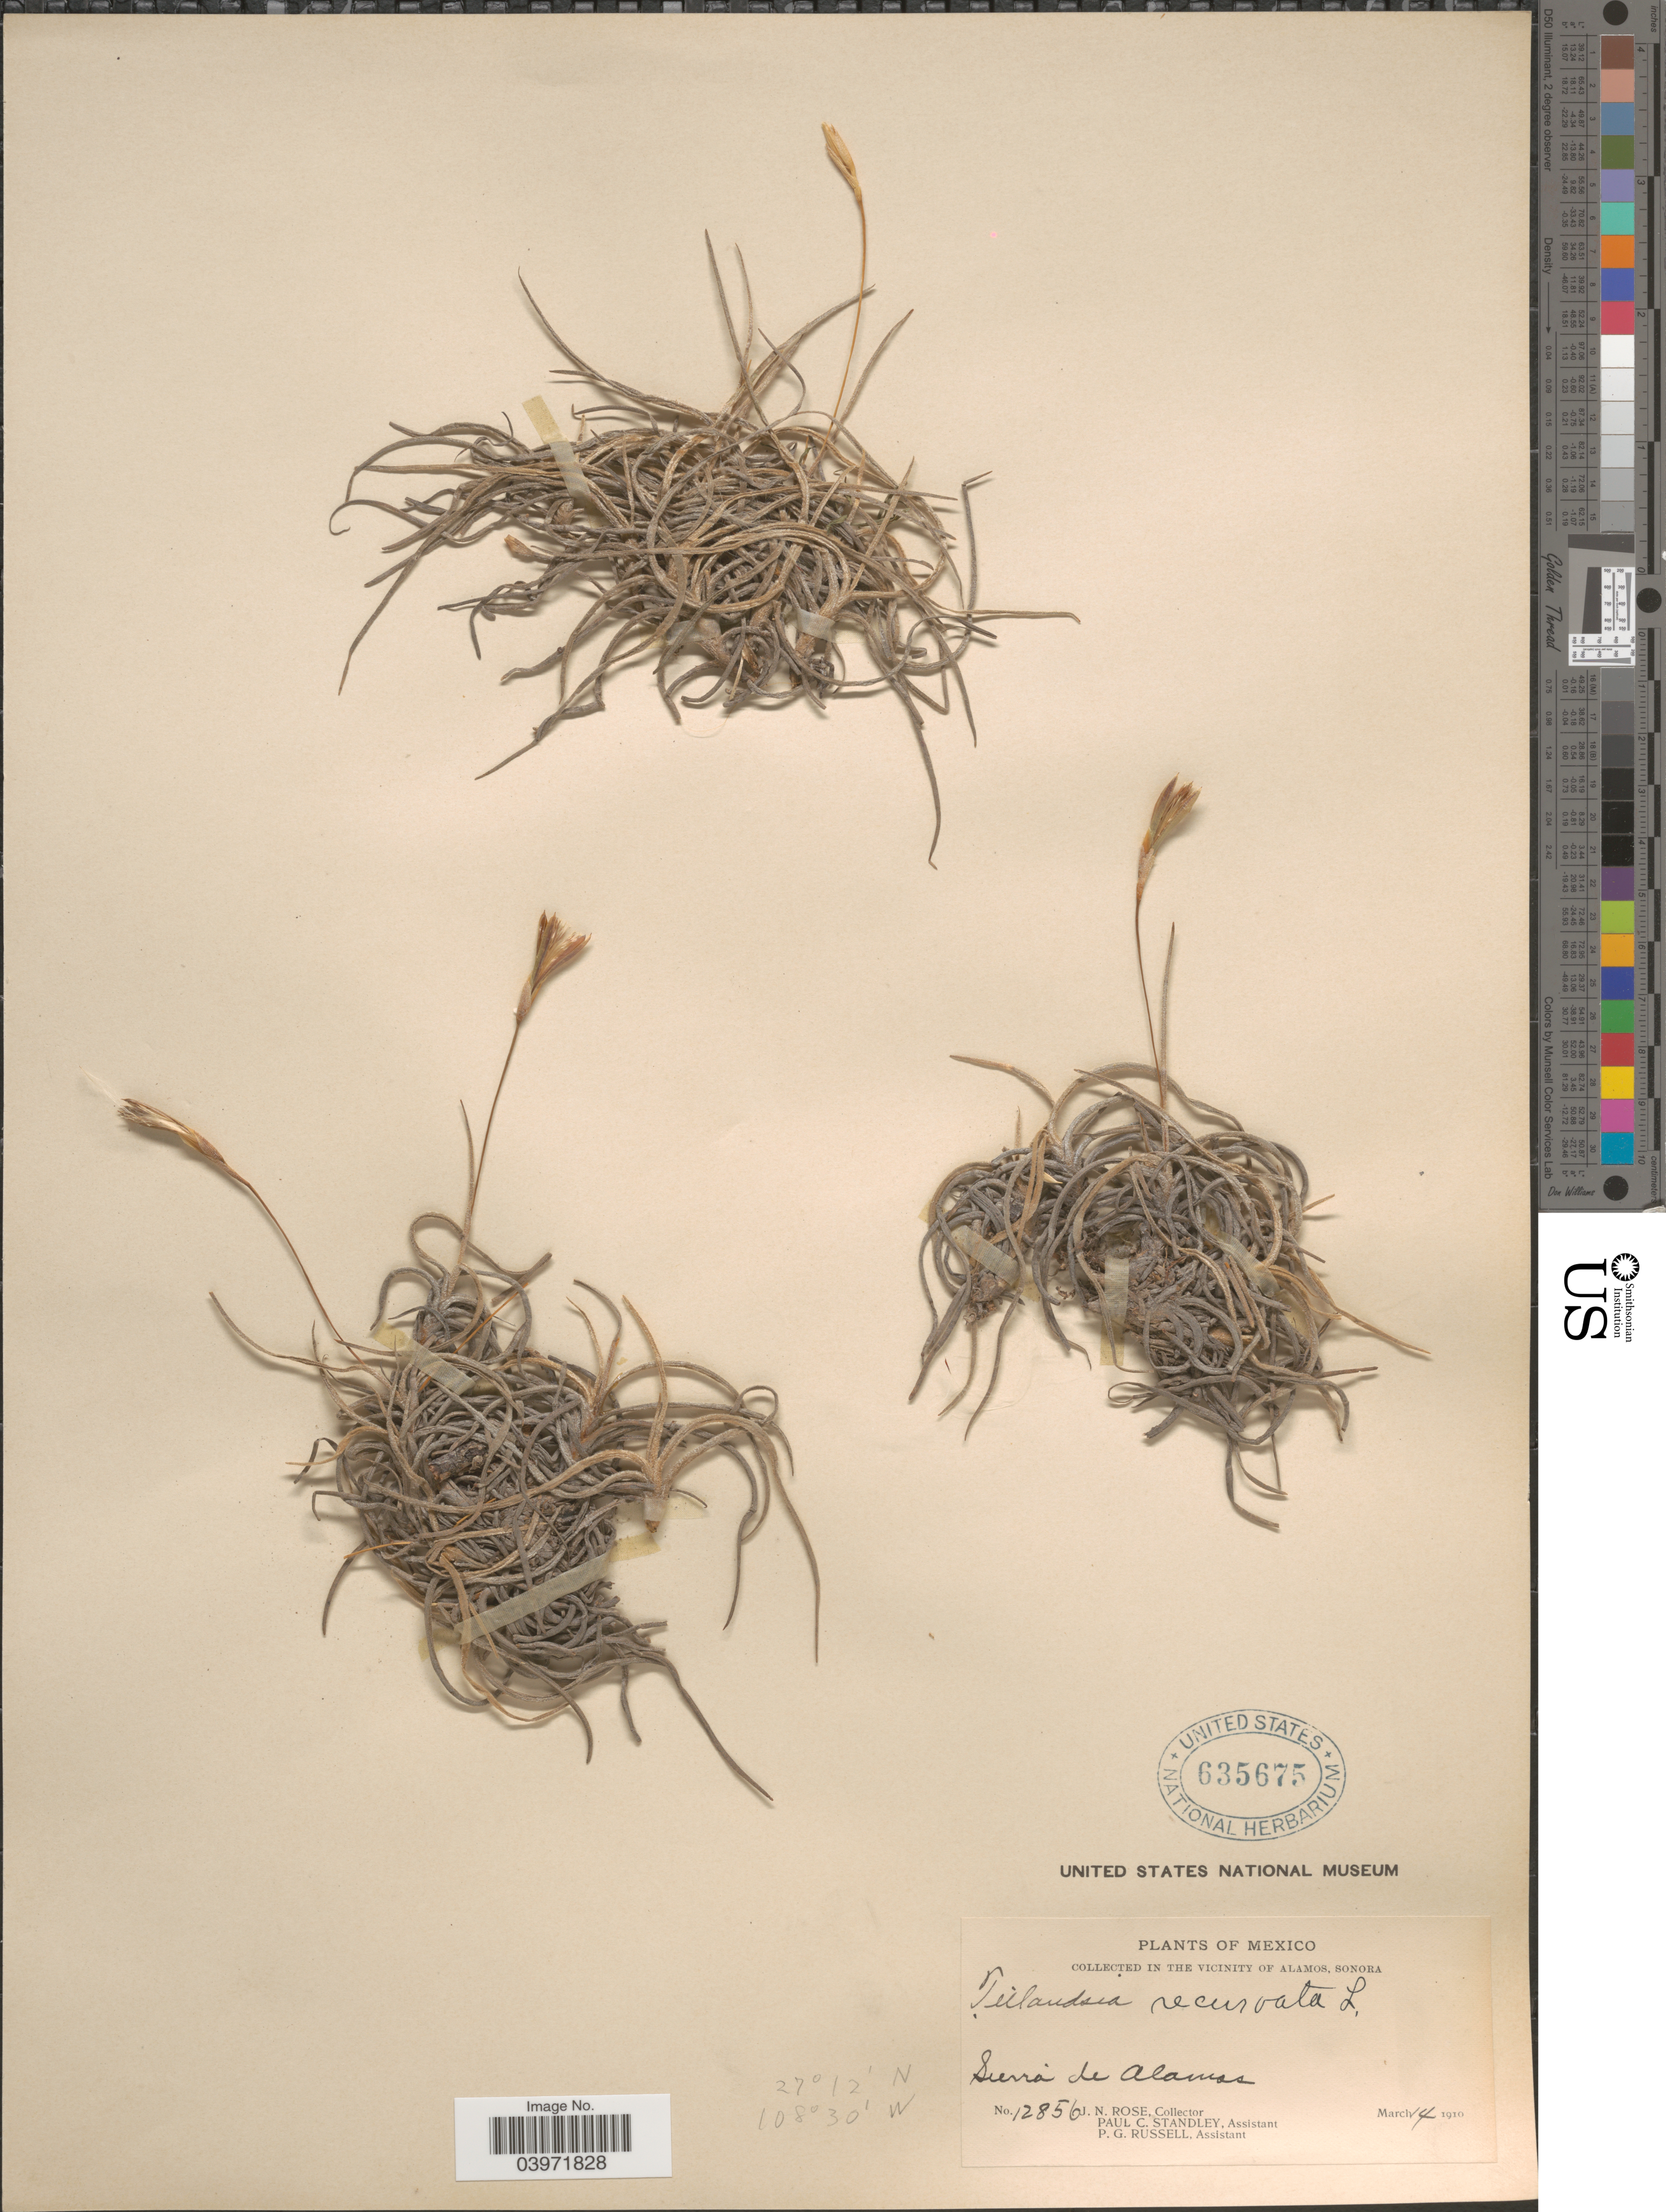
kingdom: Plantae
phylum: Tracheophyta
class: Liliopsida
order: Poales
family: Bromeliaceae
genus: Tillandsia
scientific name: Tillandsia recurvata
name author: L.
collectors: J. N. Rose, P. C. Standley & P. G. Russell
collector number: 12856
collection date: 1910-03-14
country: Mexico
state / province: Sonora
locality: In the vicinity of Alamos. Sierra de Alamos.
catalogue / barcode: US 635675